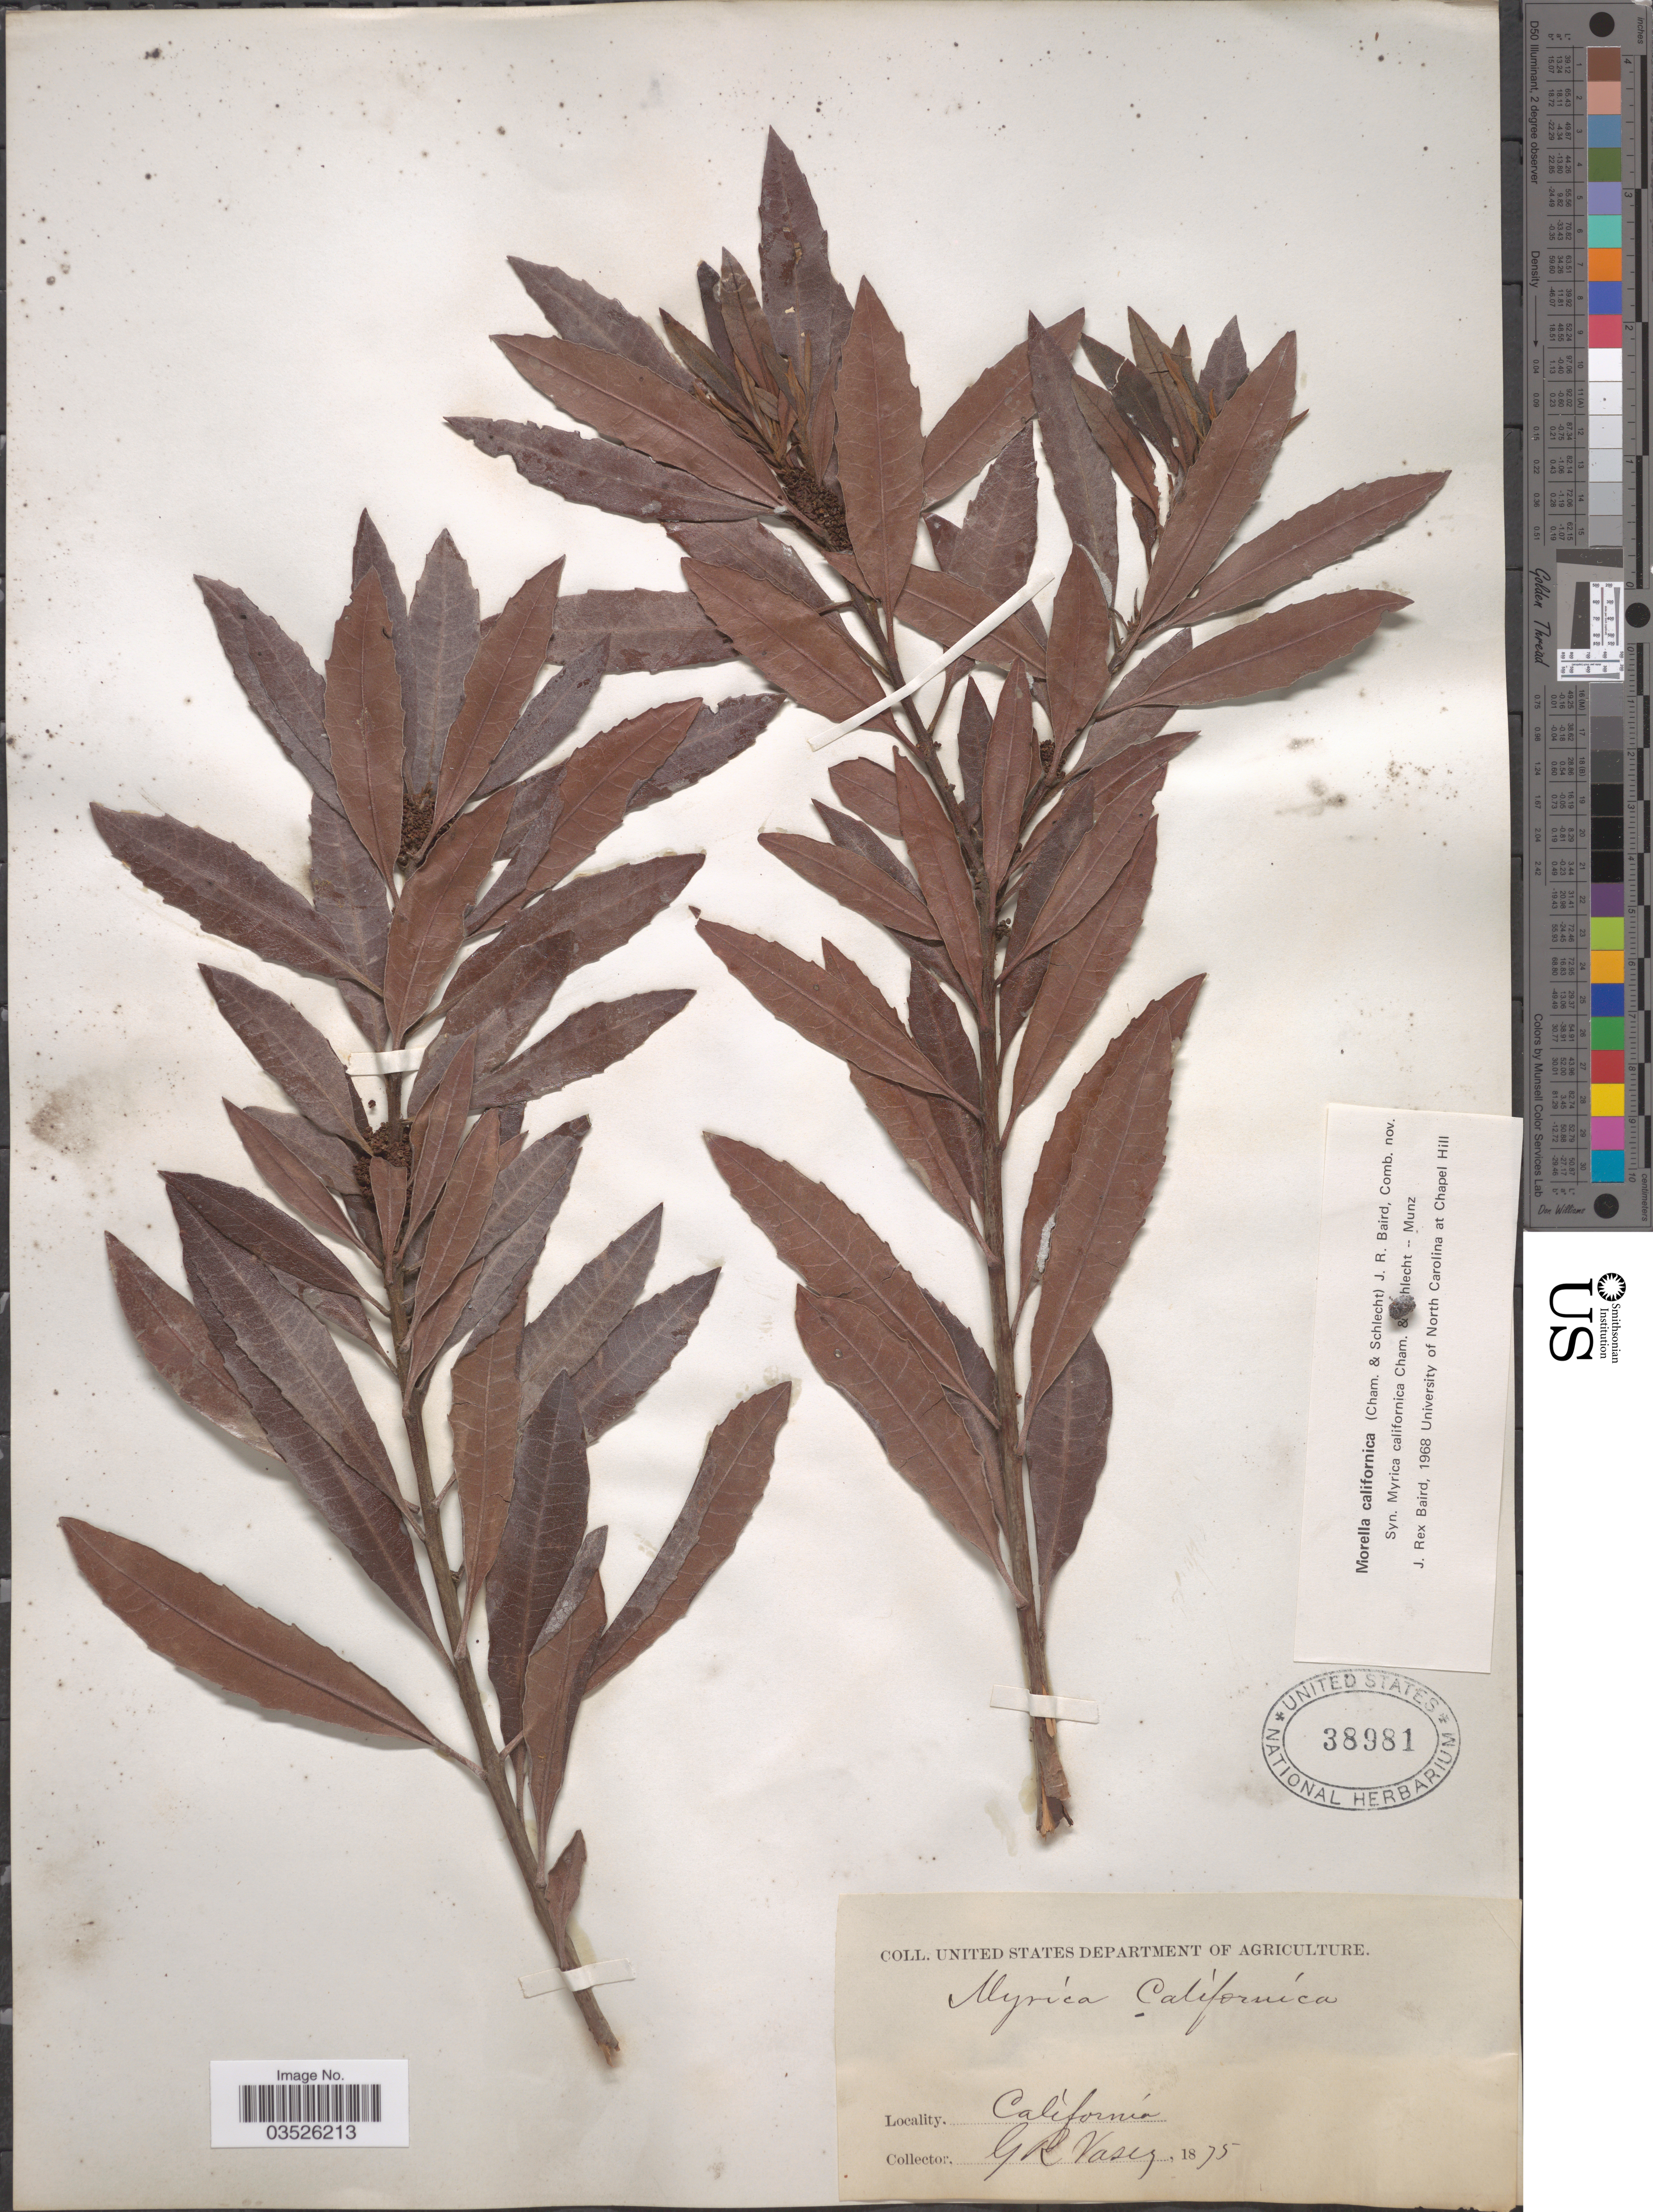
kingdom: Plantae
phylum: Tracheophyta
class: Magnoliopsida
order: Fagales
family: Myricaceae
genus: Morella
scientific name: Morella californica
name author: (Cham.) Wilbur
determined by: Strong, Mark T., (BOT), Smithsonian Institution - National Museum of Natural History (UNITED STATES)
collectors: G. R. Vasey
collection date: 1875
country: United States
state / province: California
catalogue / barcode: US 38981